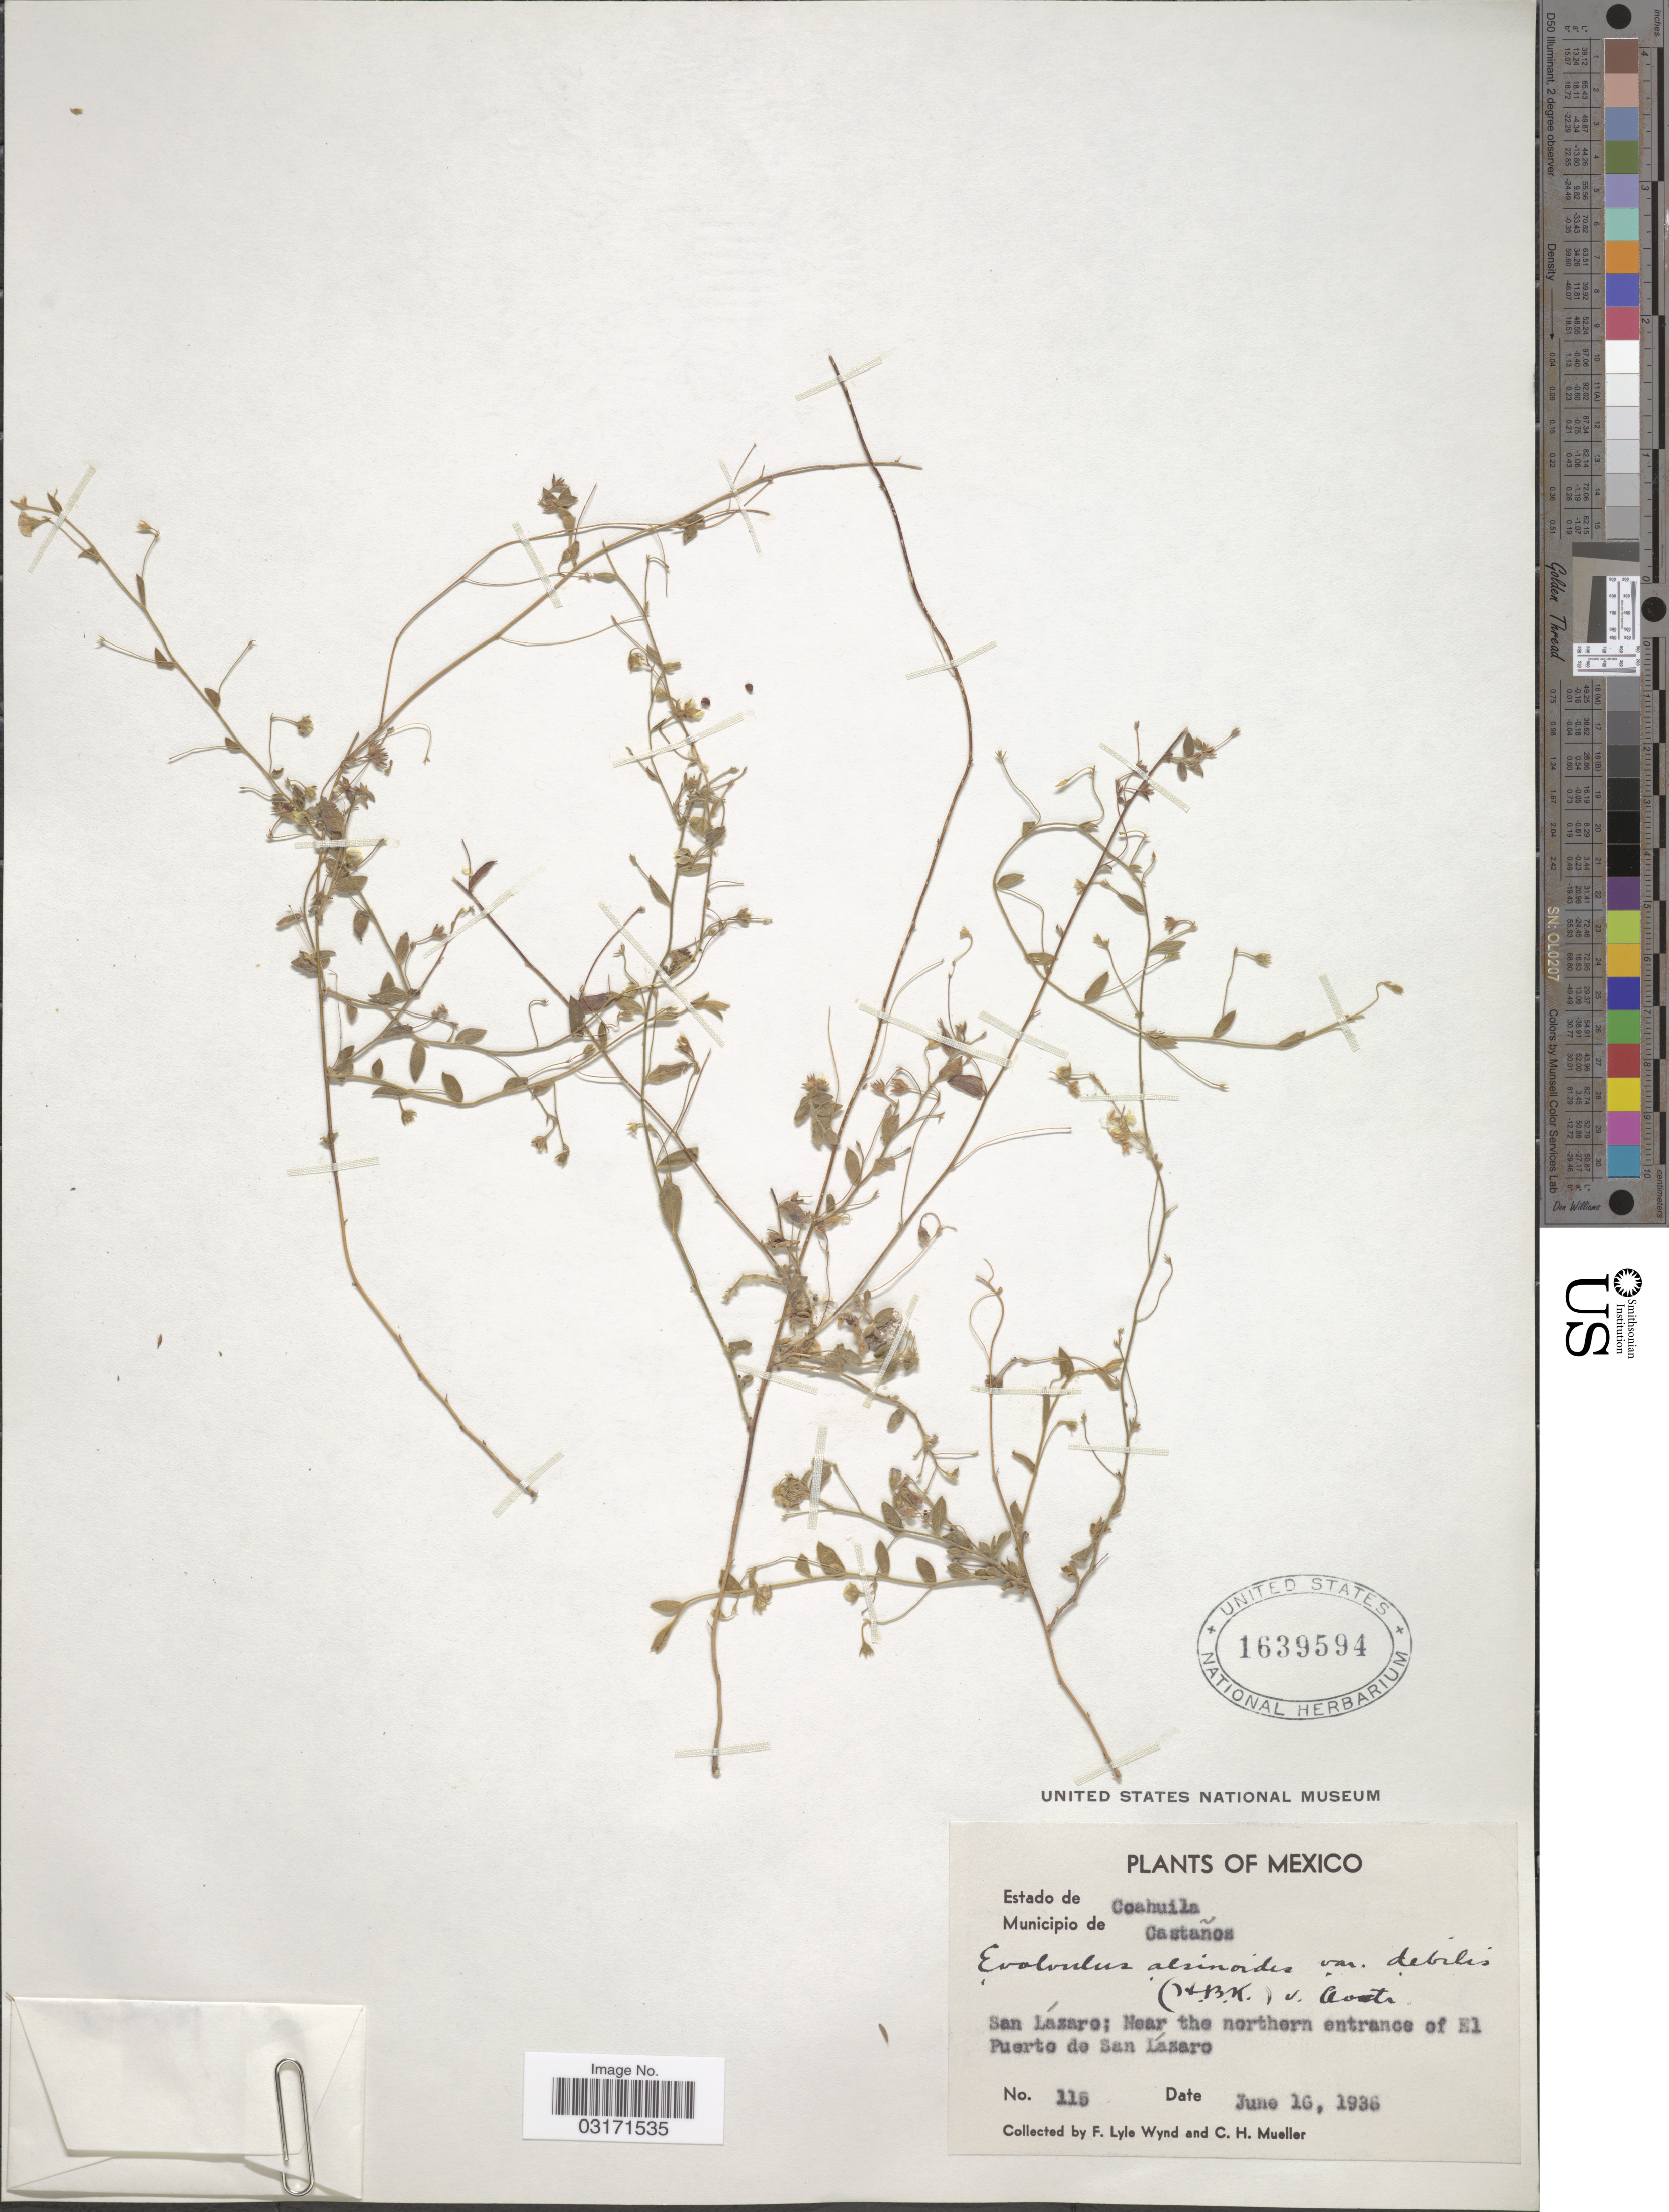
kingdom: Plantae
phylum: Tracheophyta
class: Magnoliopsida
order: Solanales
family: Convolvulaceae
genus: Evolvulus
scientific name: Evolvulus alsinoides var. debilis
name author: (Kunth) Ooststr.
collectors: F. L. Wynd & C. H. Mueller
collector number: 115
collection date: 1936-06-16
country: Mexico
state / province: Coahuila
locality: Municipio de Castaños, San Lázaro; Near the northern entrance of El Puerto de San Lázaro.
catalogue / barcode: US 1639594